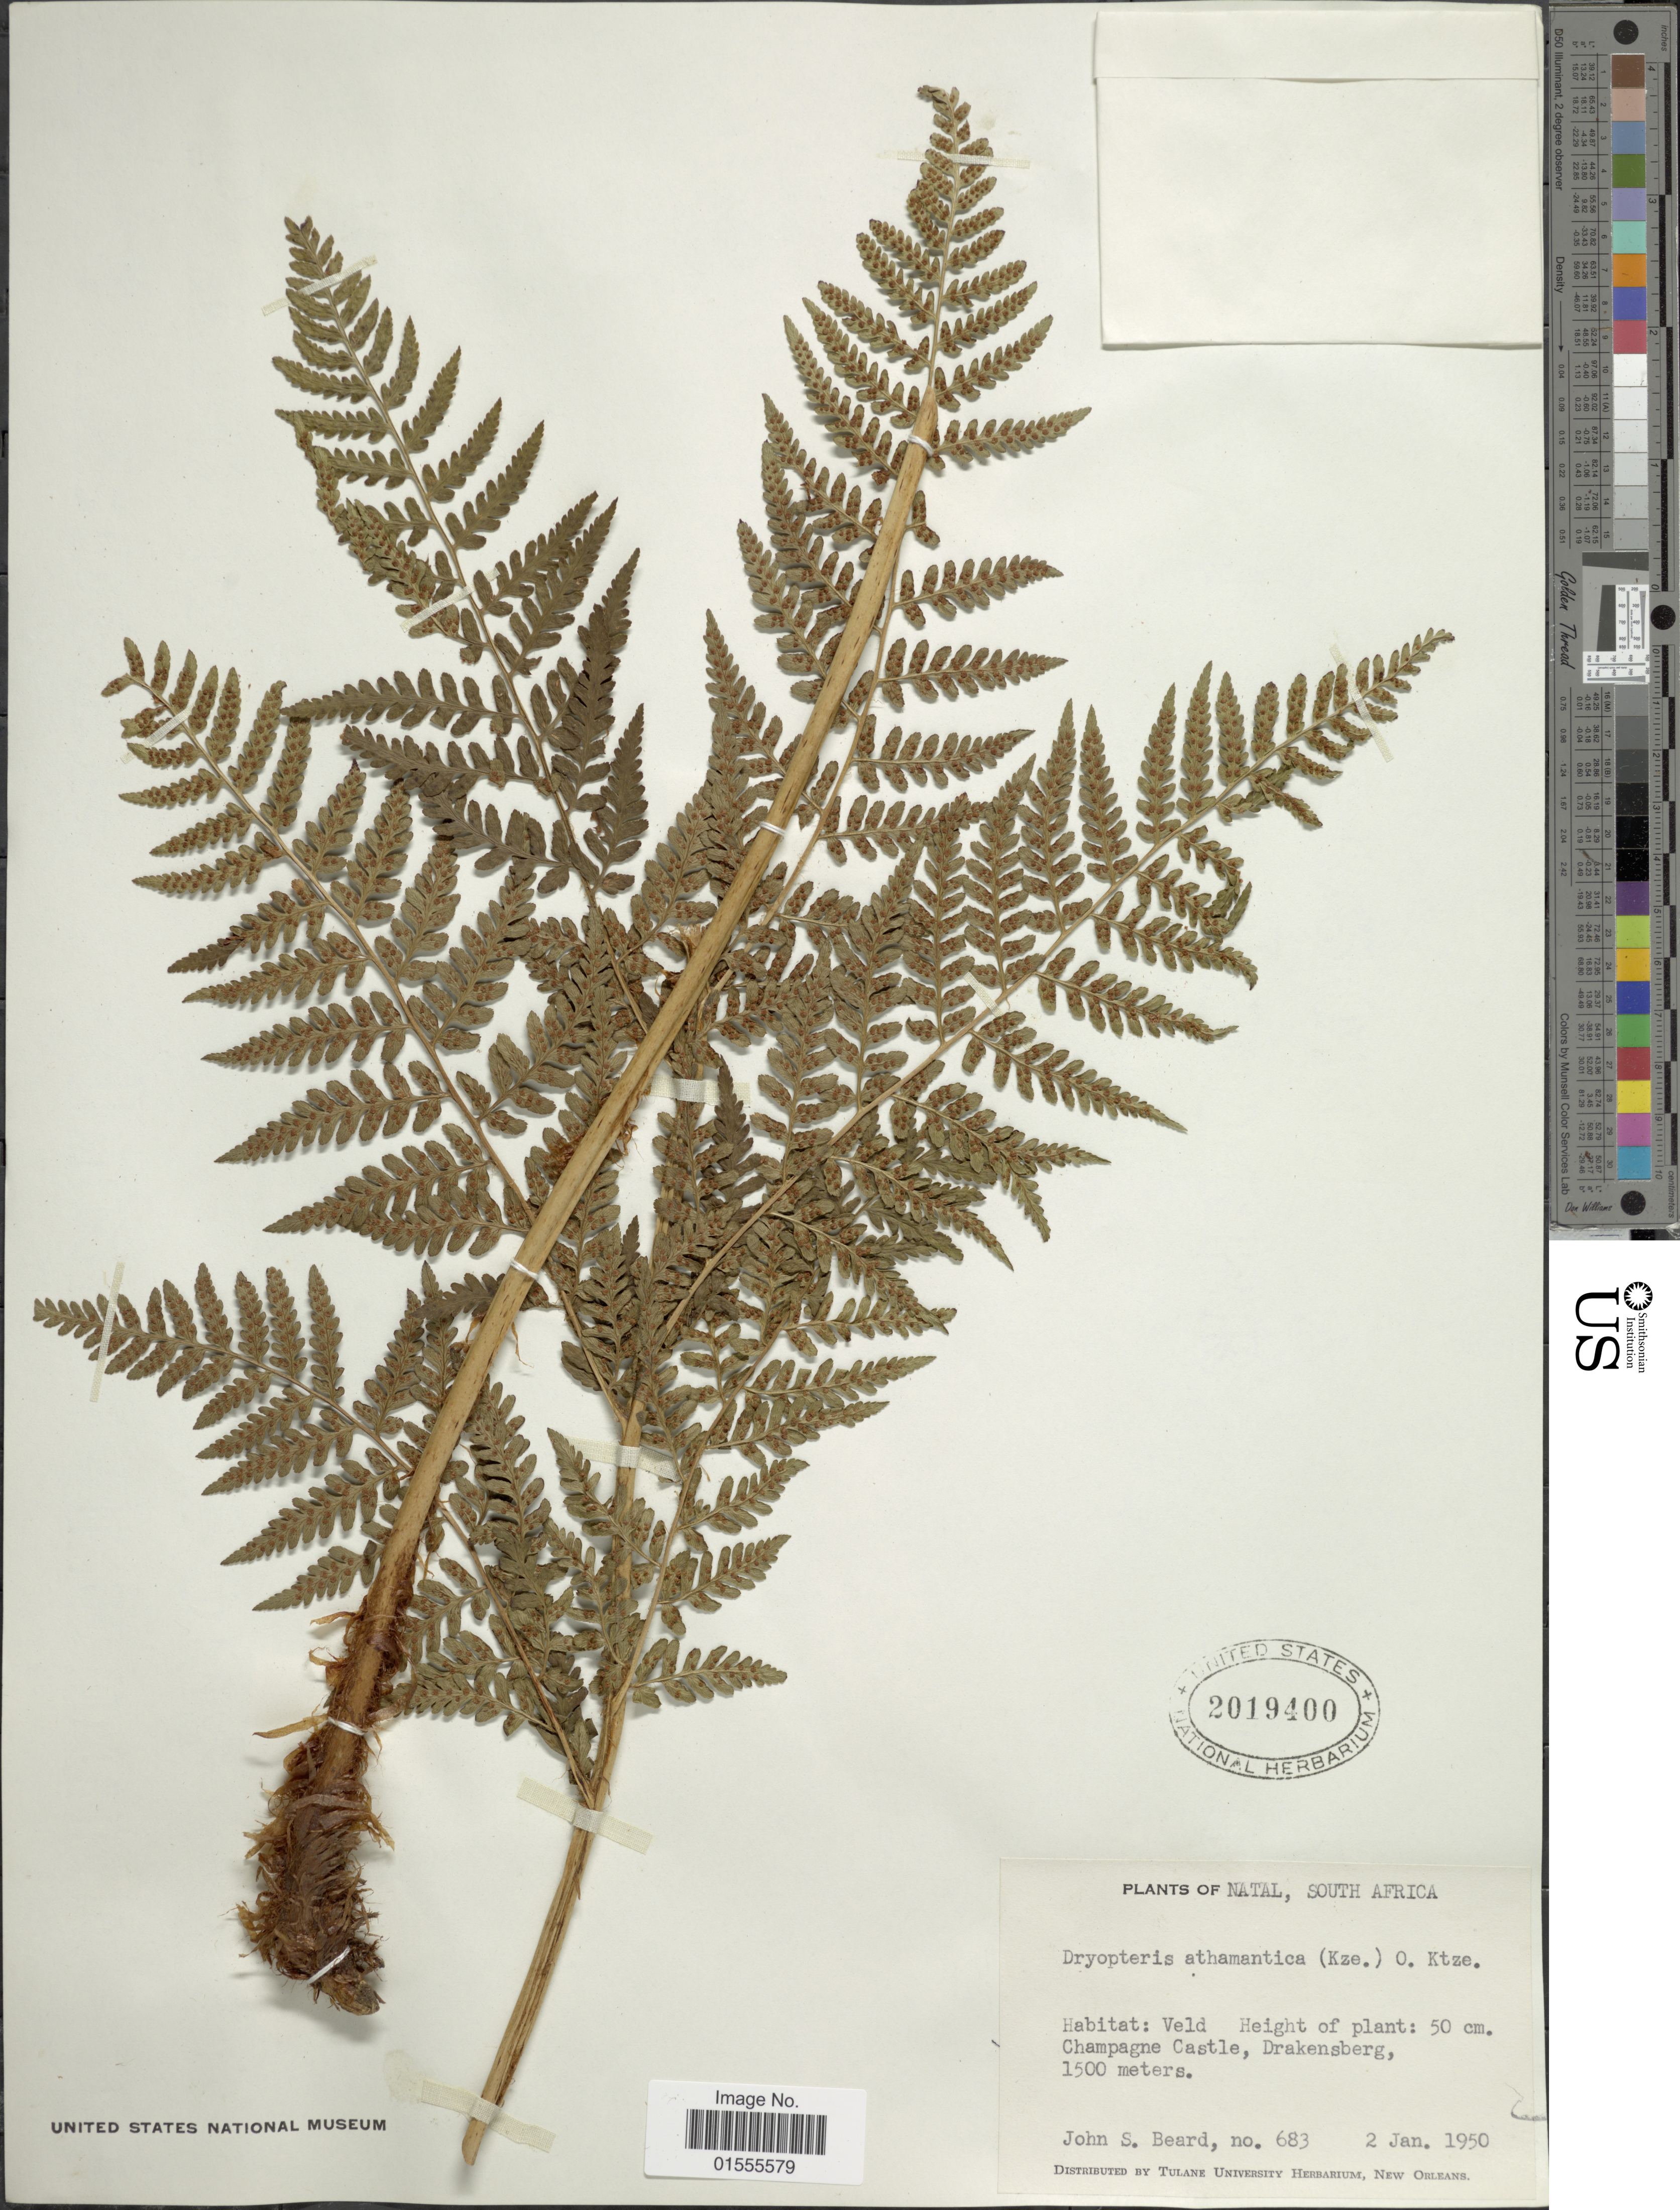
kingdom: Plantae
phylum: Tracheophyta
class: Polypodiopsida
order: Polypodiales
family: Dryopteridaceae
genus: Dryopteris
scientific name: Dryopteris athamantica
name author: (Kunze) Kunze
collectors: J. Beard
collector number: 683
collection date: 1950-01-02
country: South Africa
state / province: KwaZulu-Natal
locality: Natal, Champagne Castle, Drakensberg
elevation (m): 1500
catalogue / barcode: US 2019400